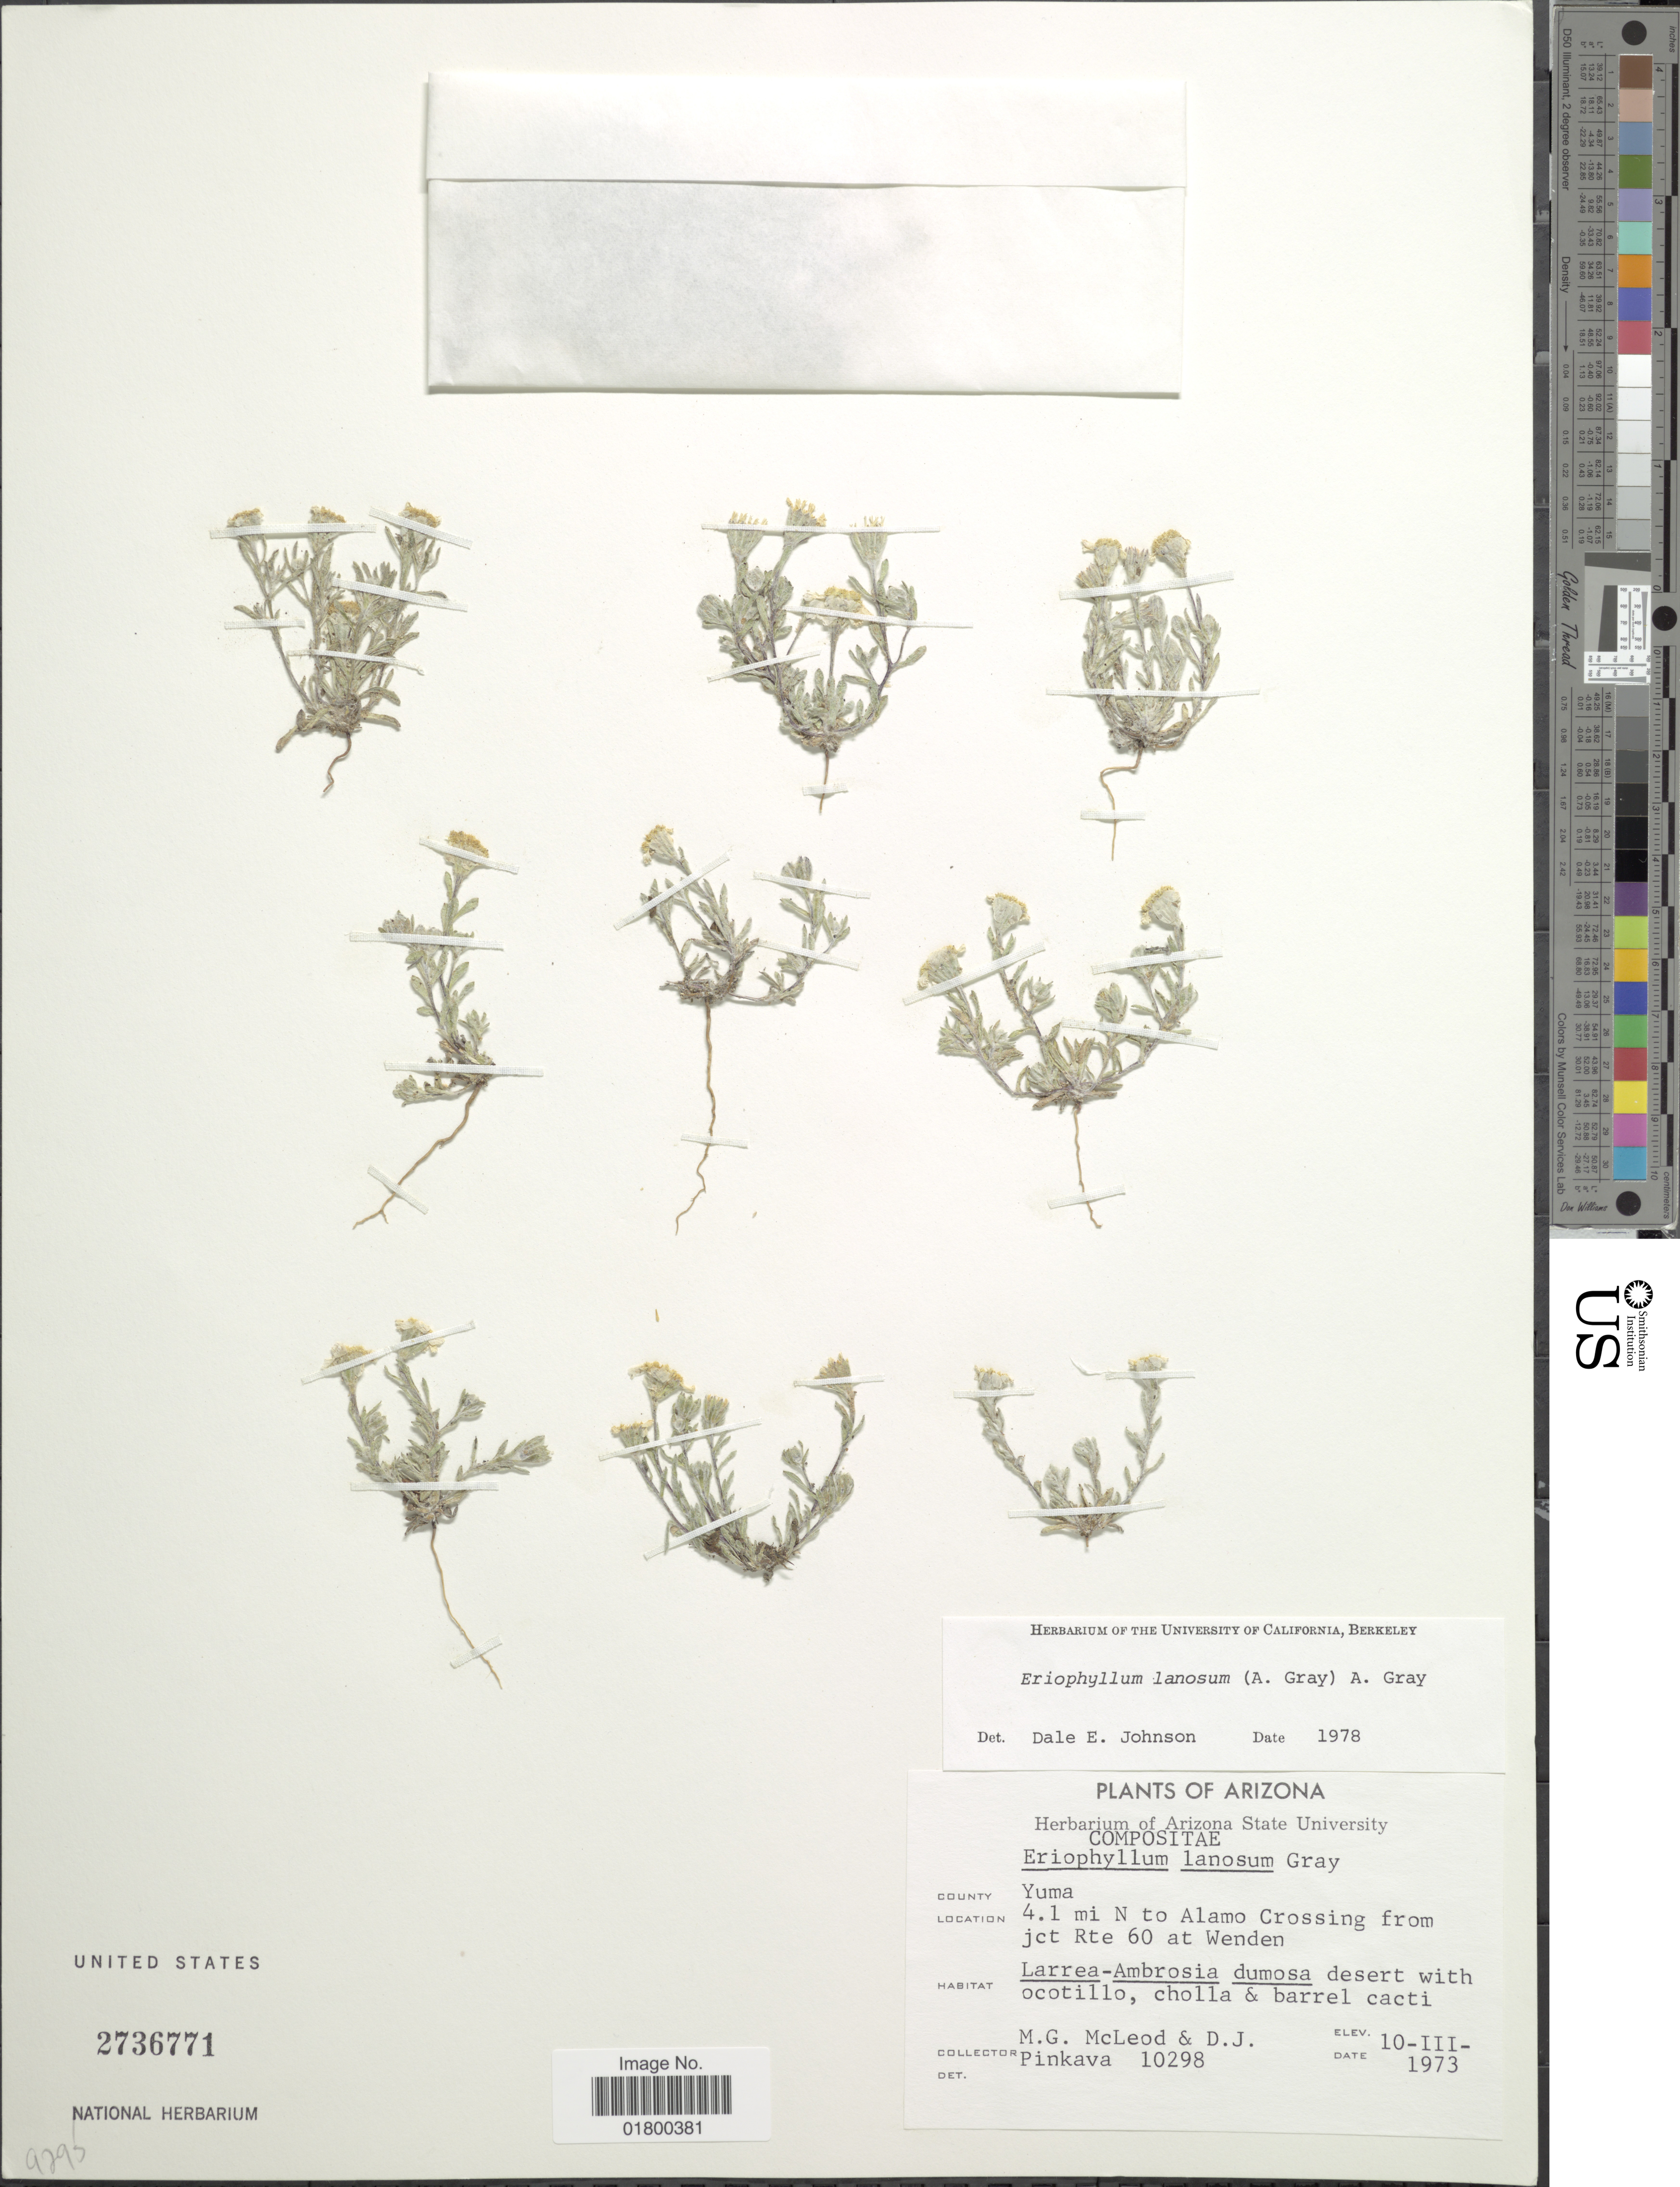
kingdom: Plantae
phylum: Tracheophyta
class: Magnoliopsida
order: Asterales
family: Asteraceae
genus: Eriophyllum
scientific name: Eriophyllum lanosum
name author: (A. Gray) A. Gray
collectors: M. McLeod & D. J. Pinkava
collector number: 10298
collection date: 1973-03-10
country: United States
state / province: Arizona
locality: County Yuma, 4.1 mi N to Alamo Crossing from jct Rte 60 at Wenden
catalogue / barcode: US 2736771